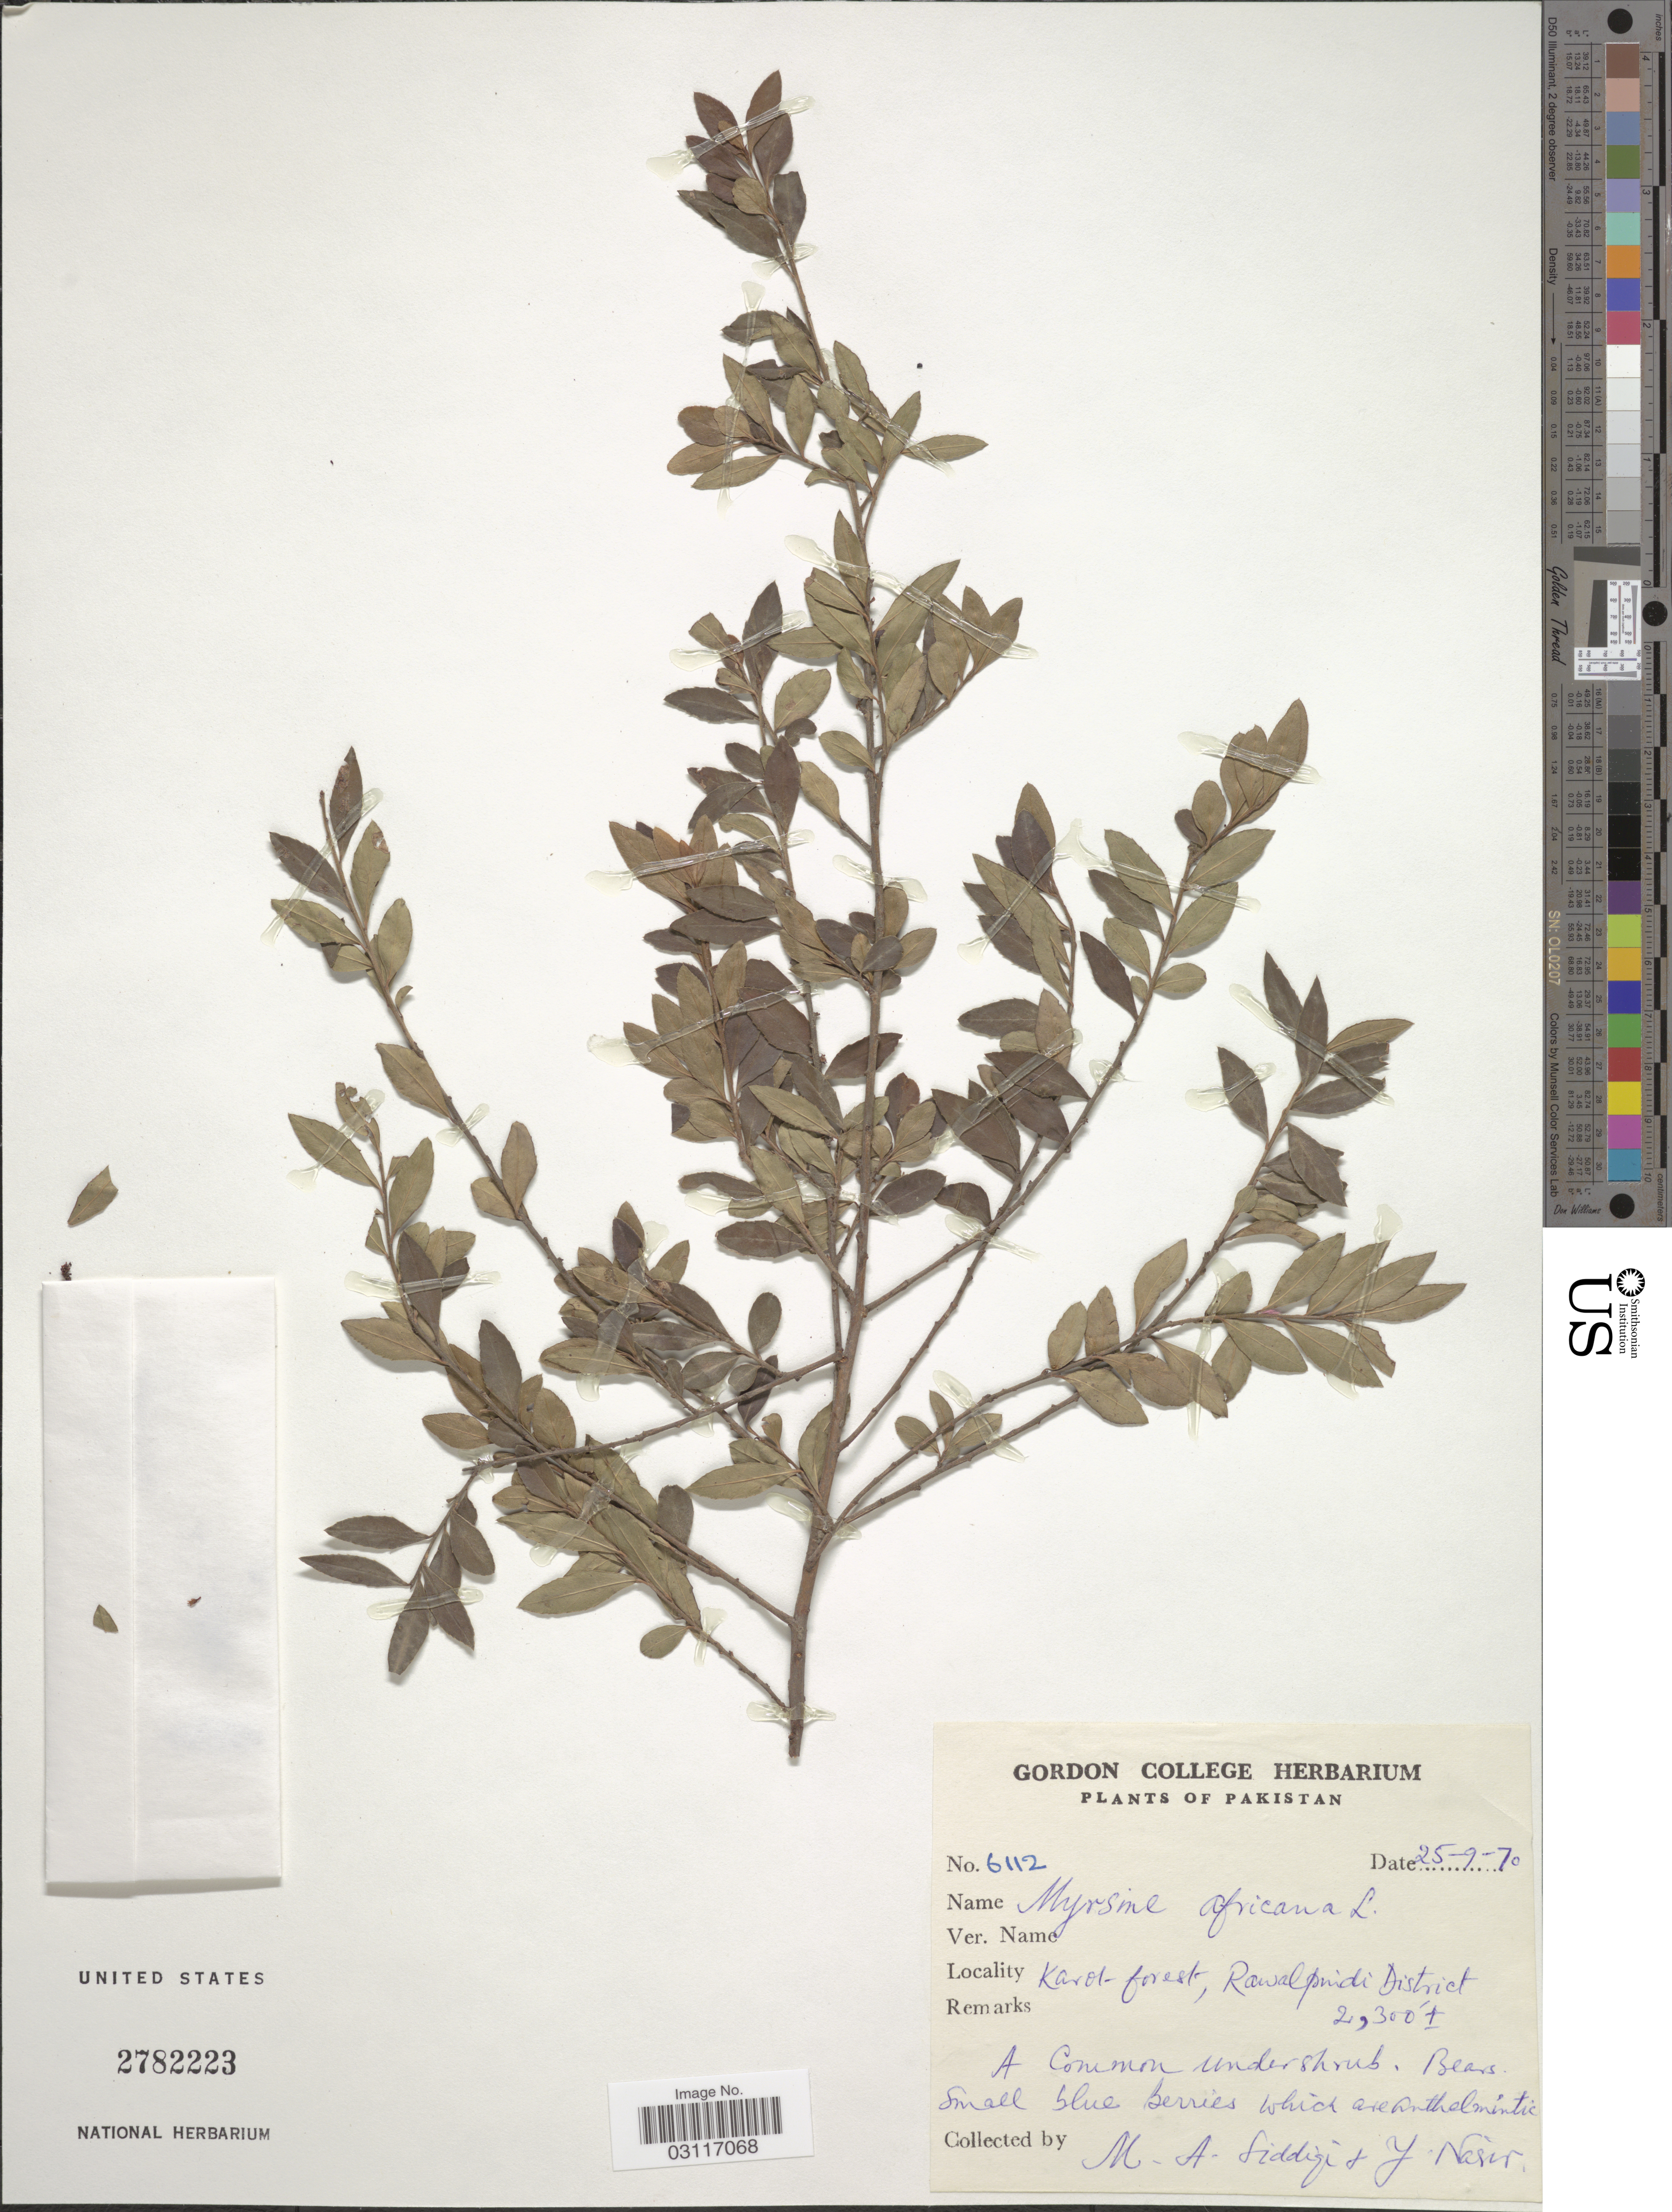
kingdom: Plantae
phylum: Tracheophyta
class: Magnoliopsida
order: Ericales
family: Primulaceae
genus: Myrsine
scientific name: Myrsine africana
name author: L.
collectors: M. Siddiqi & Y. Nasir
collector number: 6112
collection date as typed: Transcribed d/m/y: 25/9/70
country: Pakistan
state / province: Punjab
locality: Karot forest, Rawalpindi District.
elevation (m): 61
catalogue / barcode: US 2782223